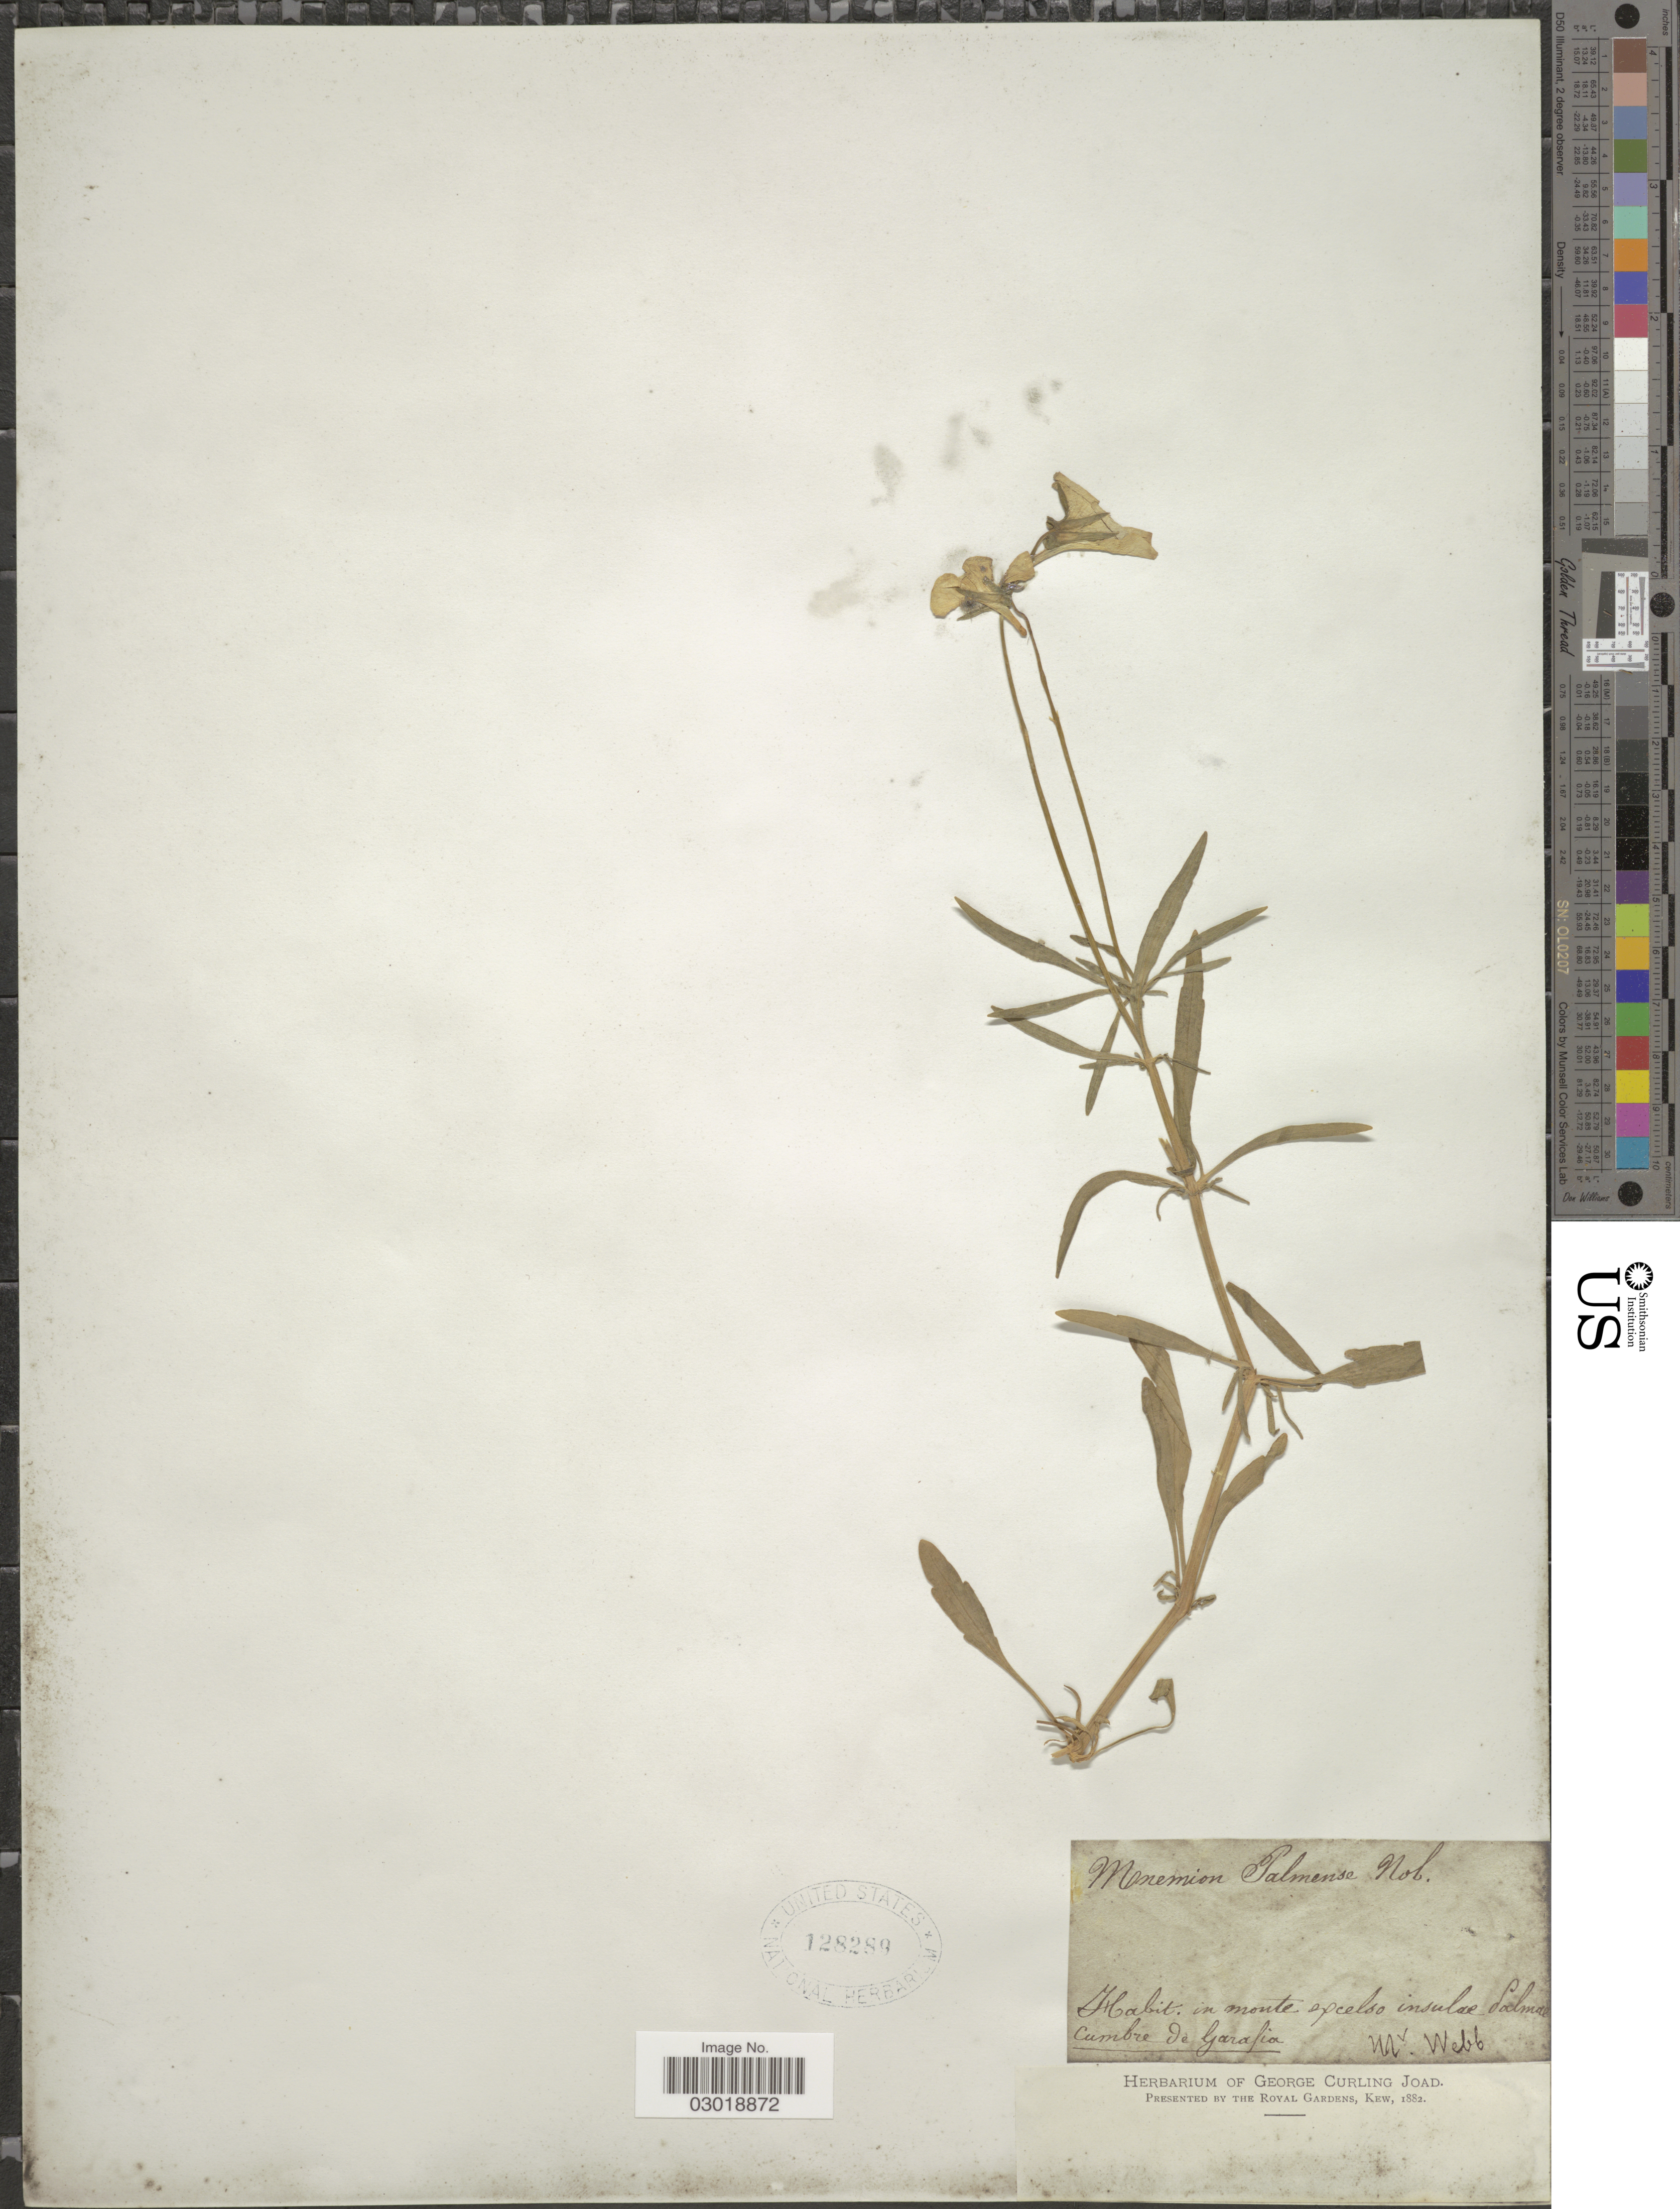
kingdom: Plantae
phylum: Tracheophyta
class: Magnoliopsida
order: Malpighiales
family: Violaceae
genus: Viola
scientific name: Viola palmensis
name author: (Webb & Berthel.) Sauer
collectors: M. Webb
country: Spain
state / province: Canarias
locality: In monte excelso insulae Palmae cumbre de Garafia.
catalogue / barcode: US 128289